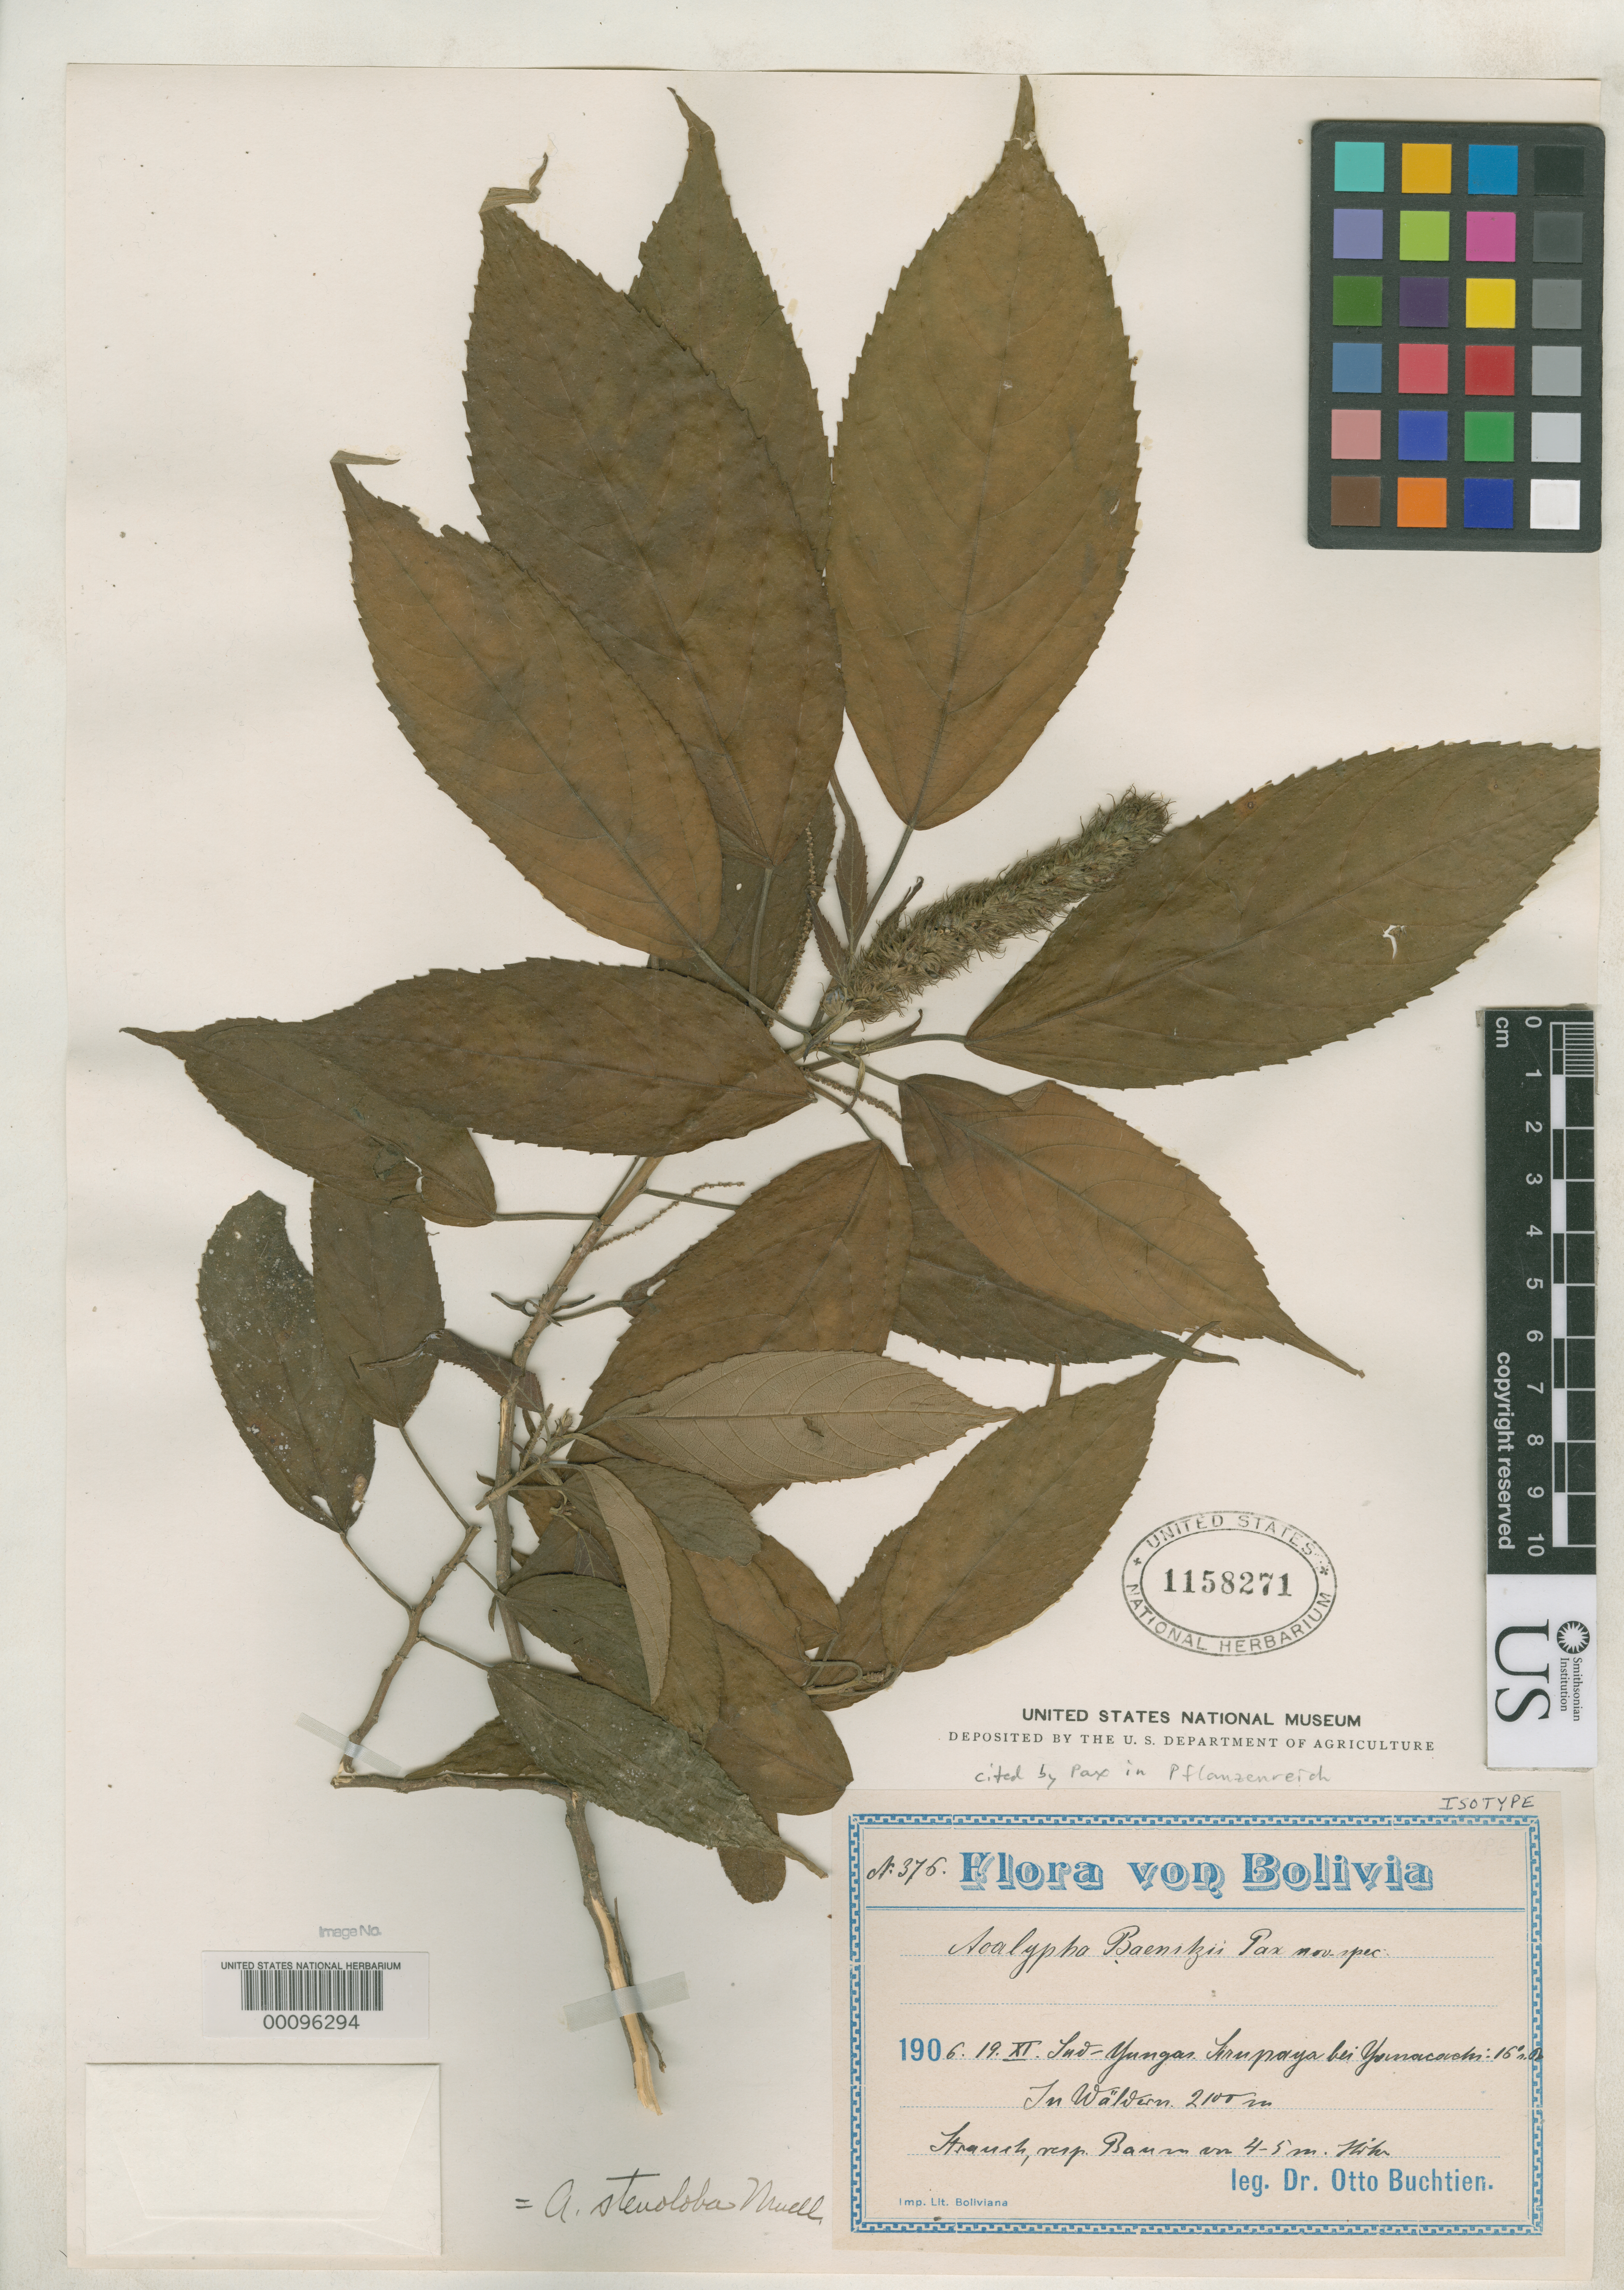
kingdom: Plantae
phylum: Tracheophyta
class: Magnoliopsida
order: Malpighiales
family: Euphorbiaceae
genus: Acalypha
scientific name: Acalypha baenitzii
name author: Pax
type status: Isotype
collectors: O. Buchtien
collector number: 376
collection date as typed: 19 Nov 1906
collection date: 1906-11-19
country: Bolivia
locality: Sud-Yungas, Sirupaya near Yanacachi.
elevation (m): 2100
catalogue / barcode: US 1158271